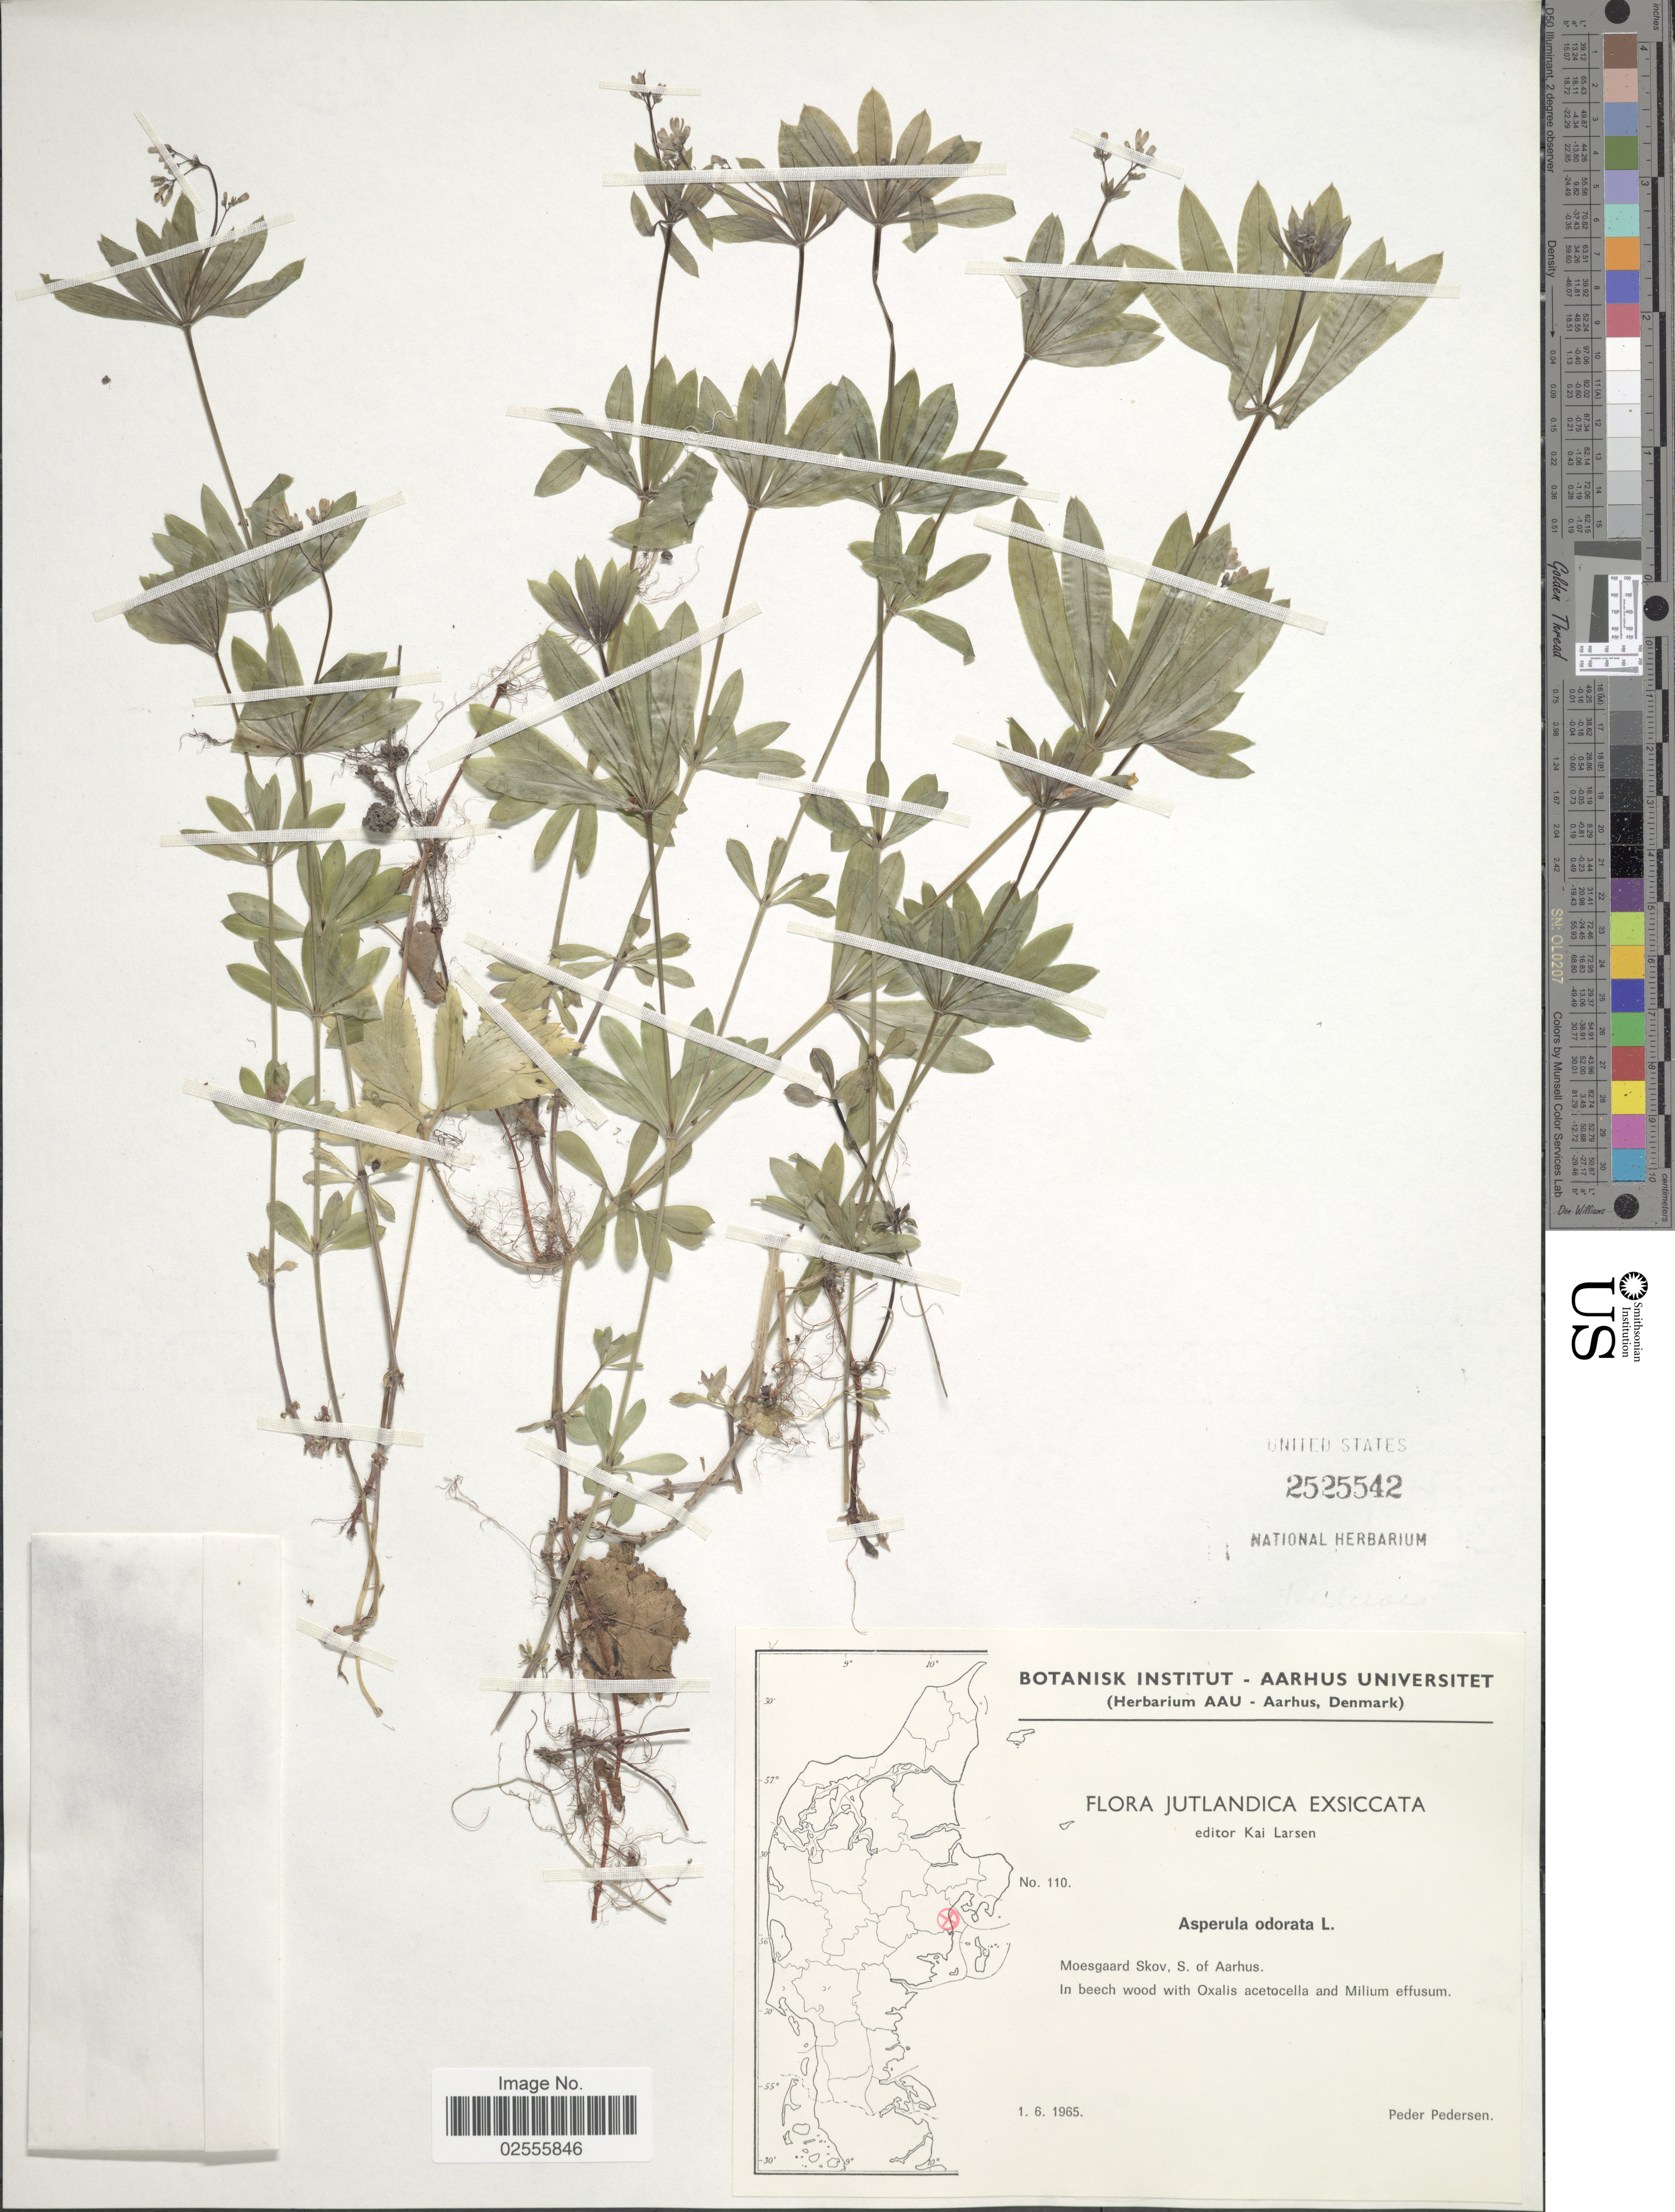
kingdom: Plantae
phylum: Tracheophyta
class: Magnoliopsida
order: Gentianales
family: Rubiaceae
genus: Asperula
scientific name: Asperula odorata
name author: L.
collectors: P. Pedersen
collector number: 110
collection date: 1965-06-01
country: Denmark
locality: Jutlandica, Moesgaard Skov, S. of Aarhus, in beech wood.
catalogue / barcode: US 2525542